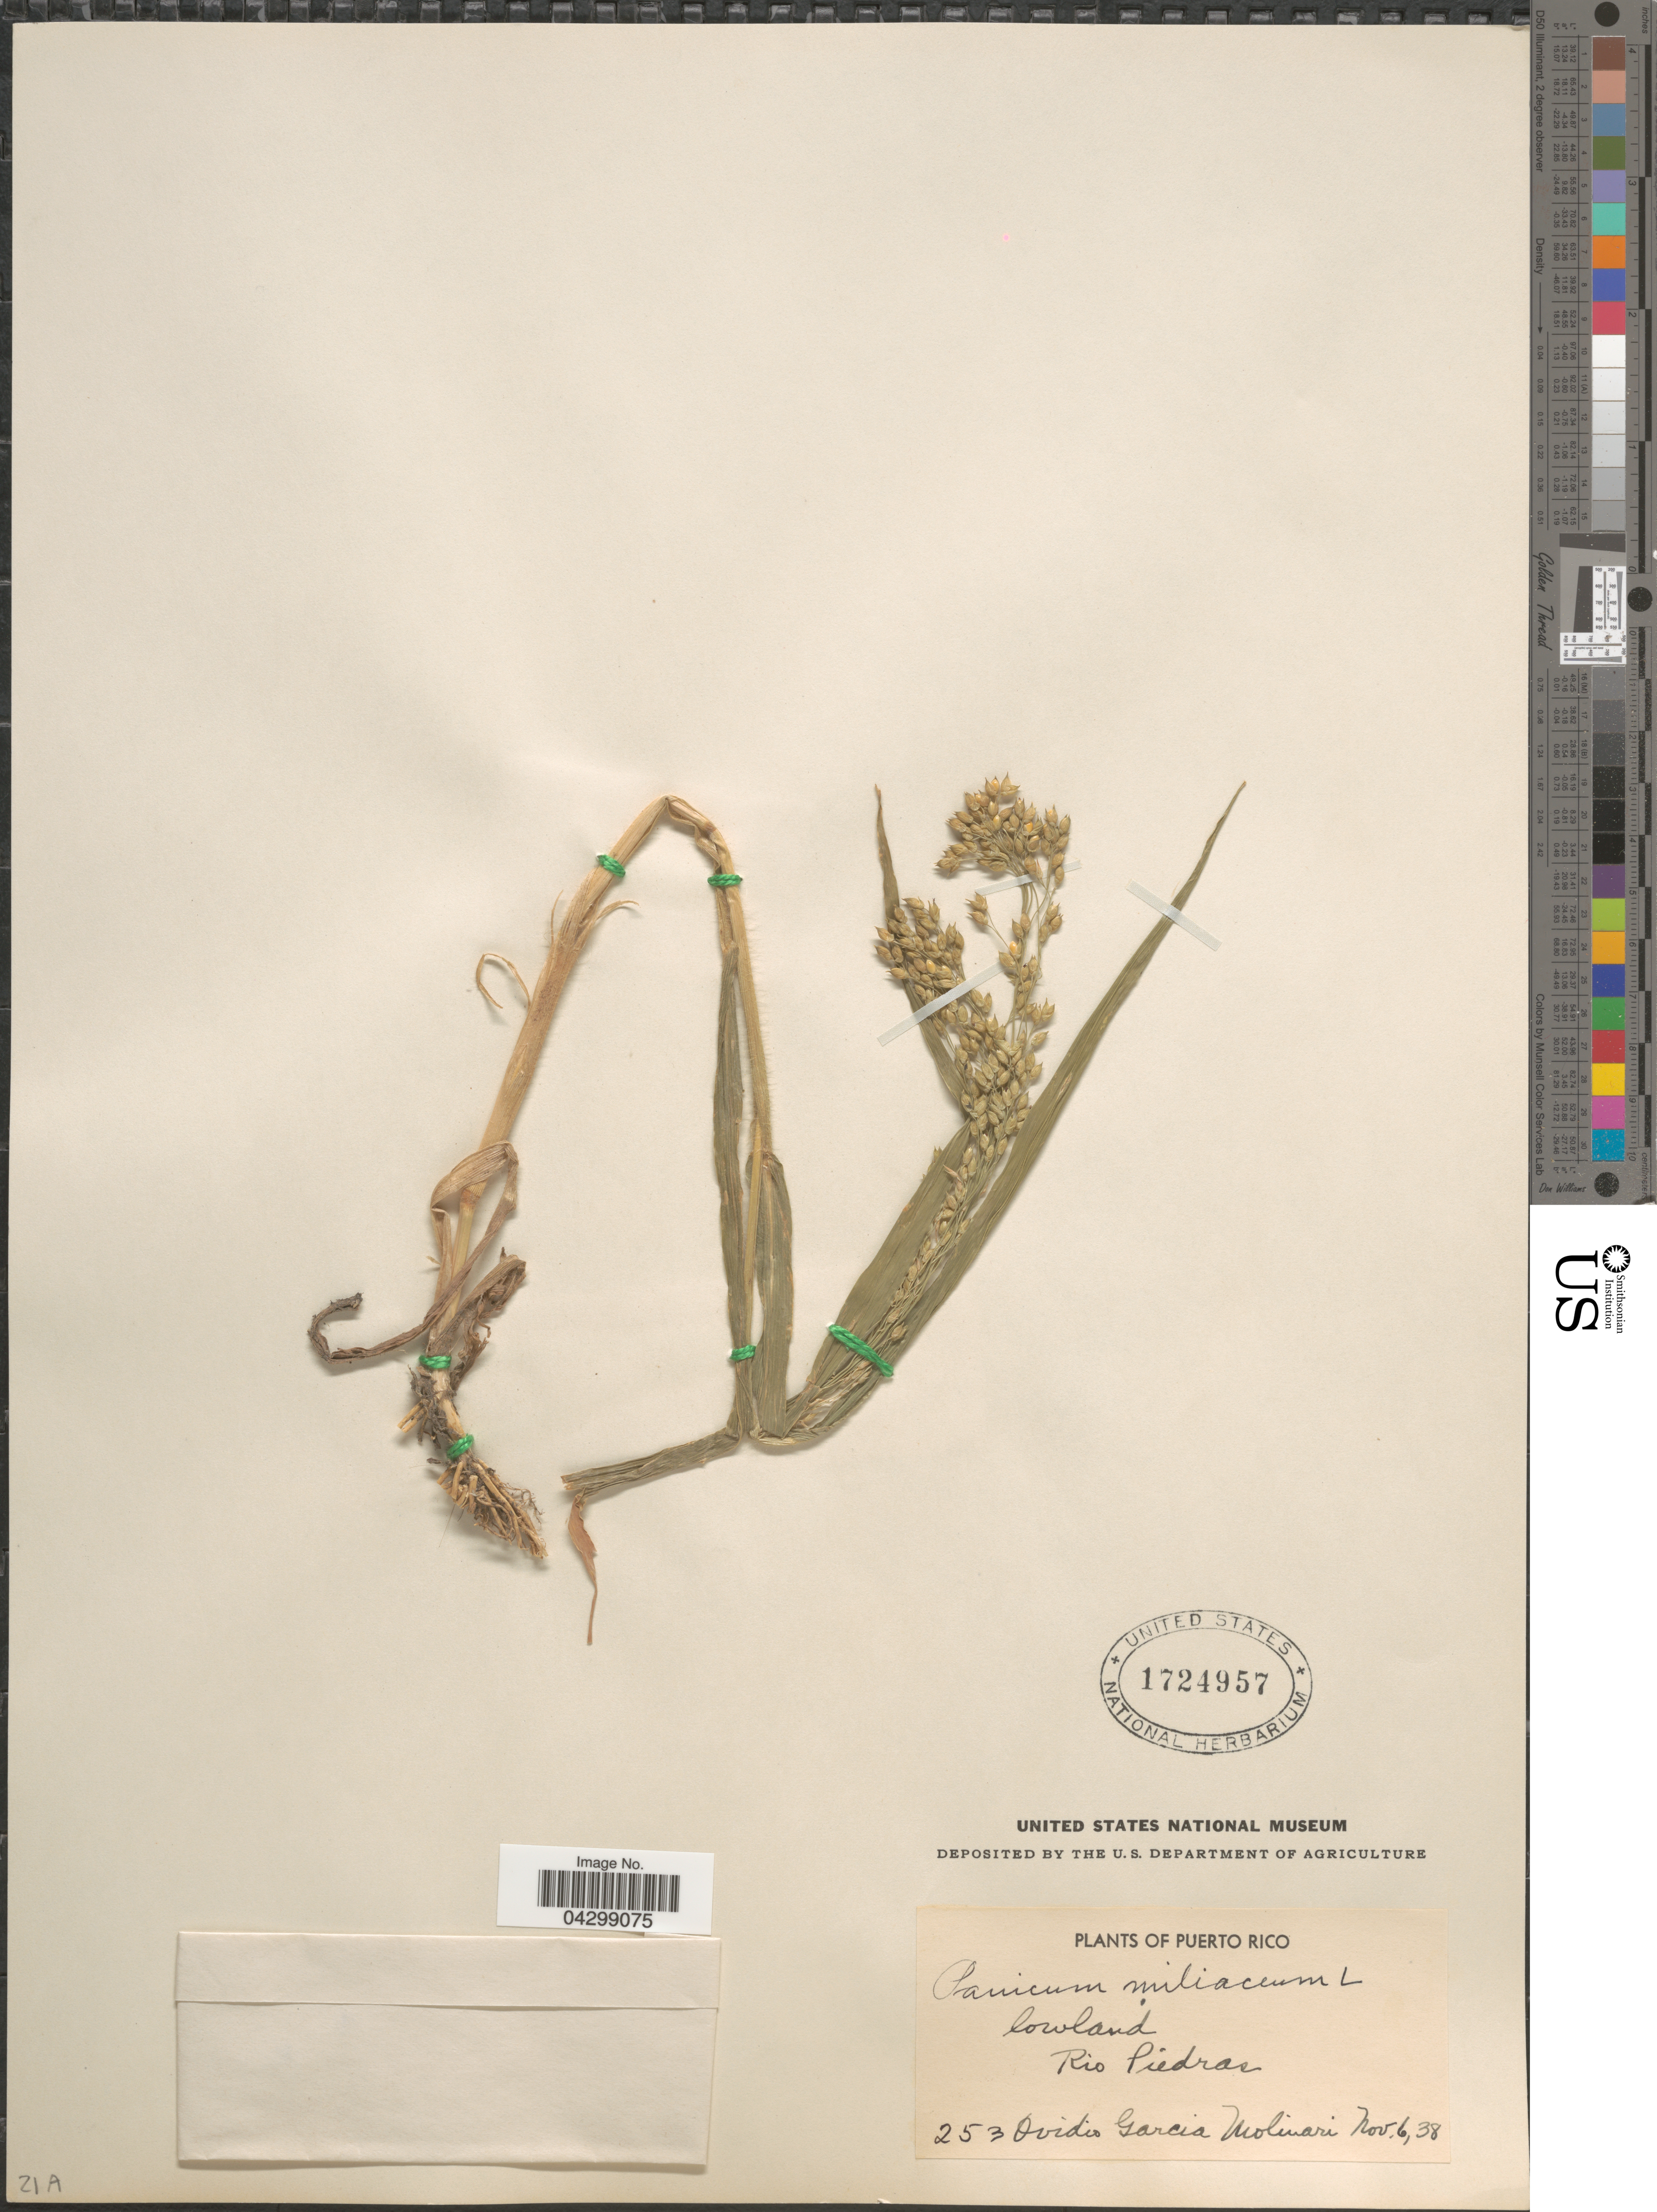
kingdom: Plantae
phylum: Tracheophyta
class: Liliopsida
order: Poales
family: Poaceae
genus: Panicum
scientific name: Panicum miliaceum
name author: L.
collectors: O. García-Molinari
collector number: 253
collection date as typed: Transcribed d/m/y: 6/11/38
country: Puerto Rico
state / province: Rio Piedras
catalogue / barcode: US 1724957